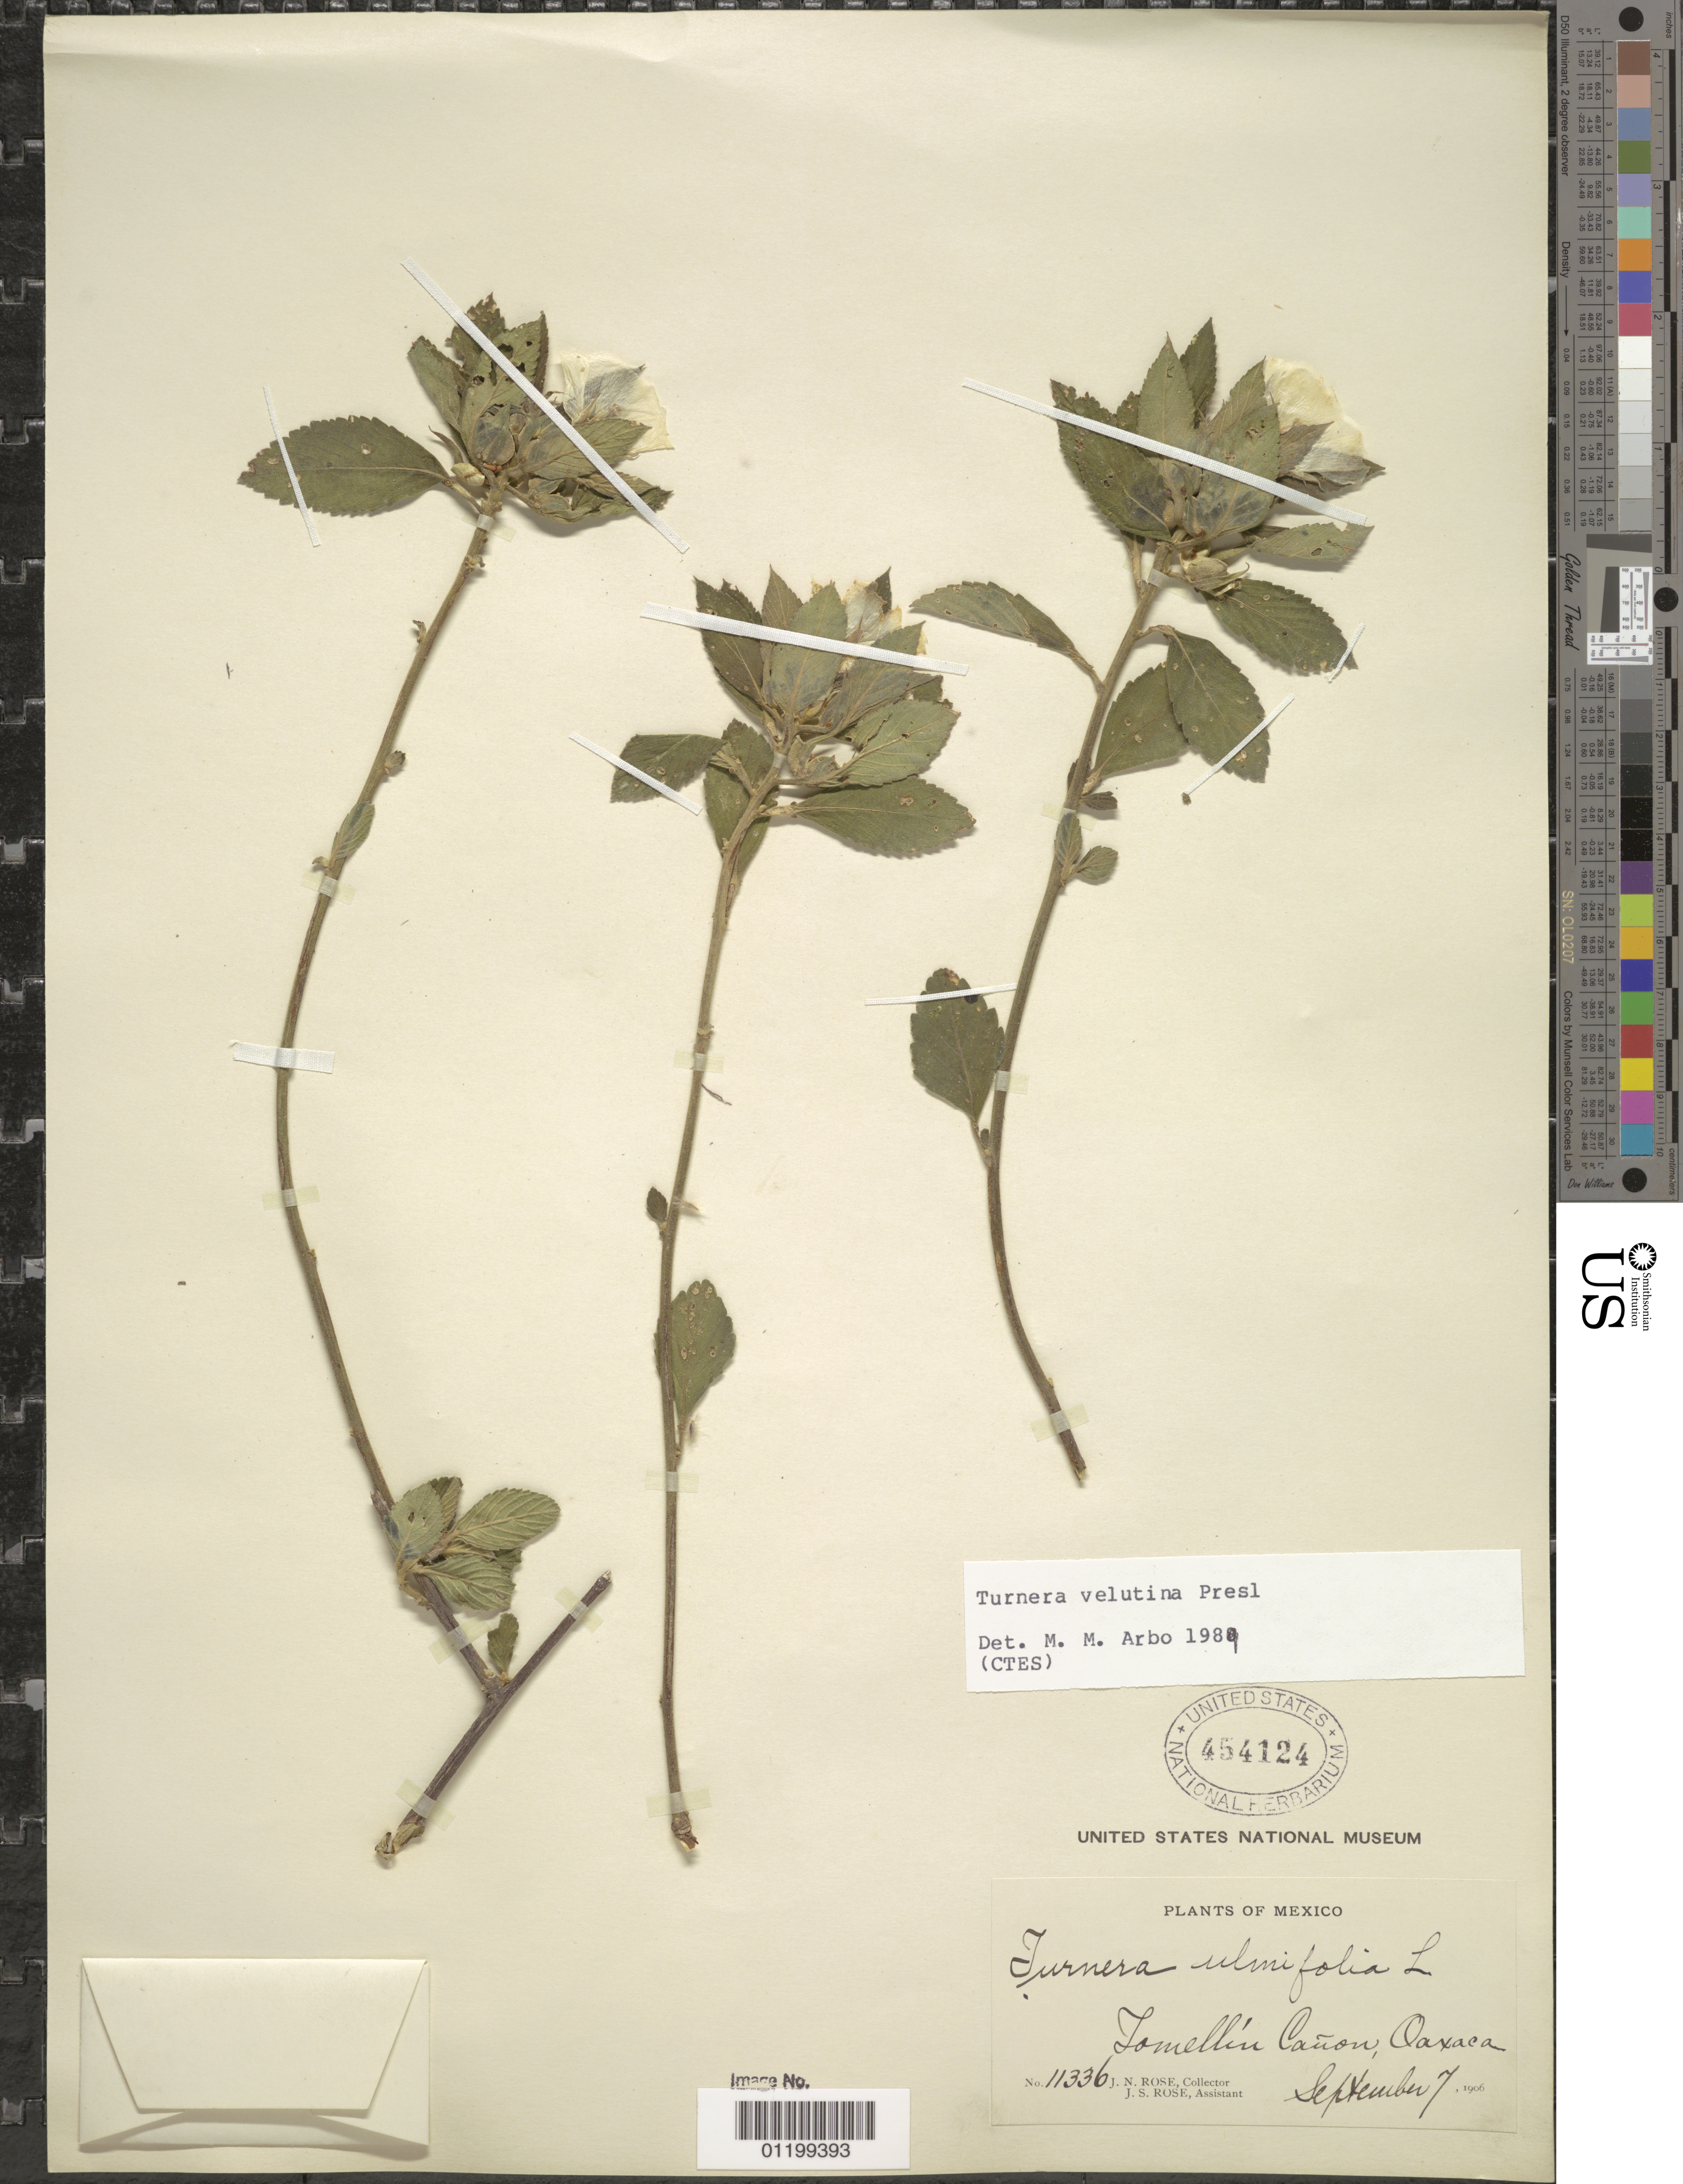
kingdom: Plantae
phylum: Tracheophyta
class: Magnoliopsida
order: Malpighiales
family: Turneraceae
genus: Turnera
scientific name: Turnera velutina Benth., nom. illeg.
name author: Benth.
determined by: Arbo, M. M.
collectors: J. N. Rose & J. S. Rose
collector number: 11336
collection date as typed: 07 Sep 1906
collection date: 1906-09-07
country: Mexico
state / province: Oaxaca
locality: Lomellin Cañon.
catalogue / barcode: US 454124